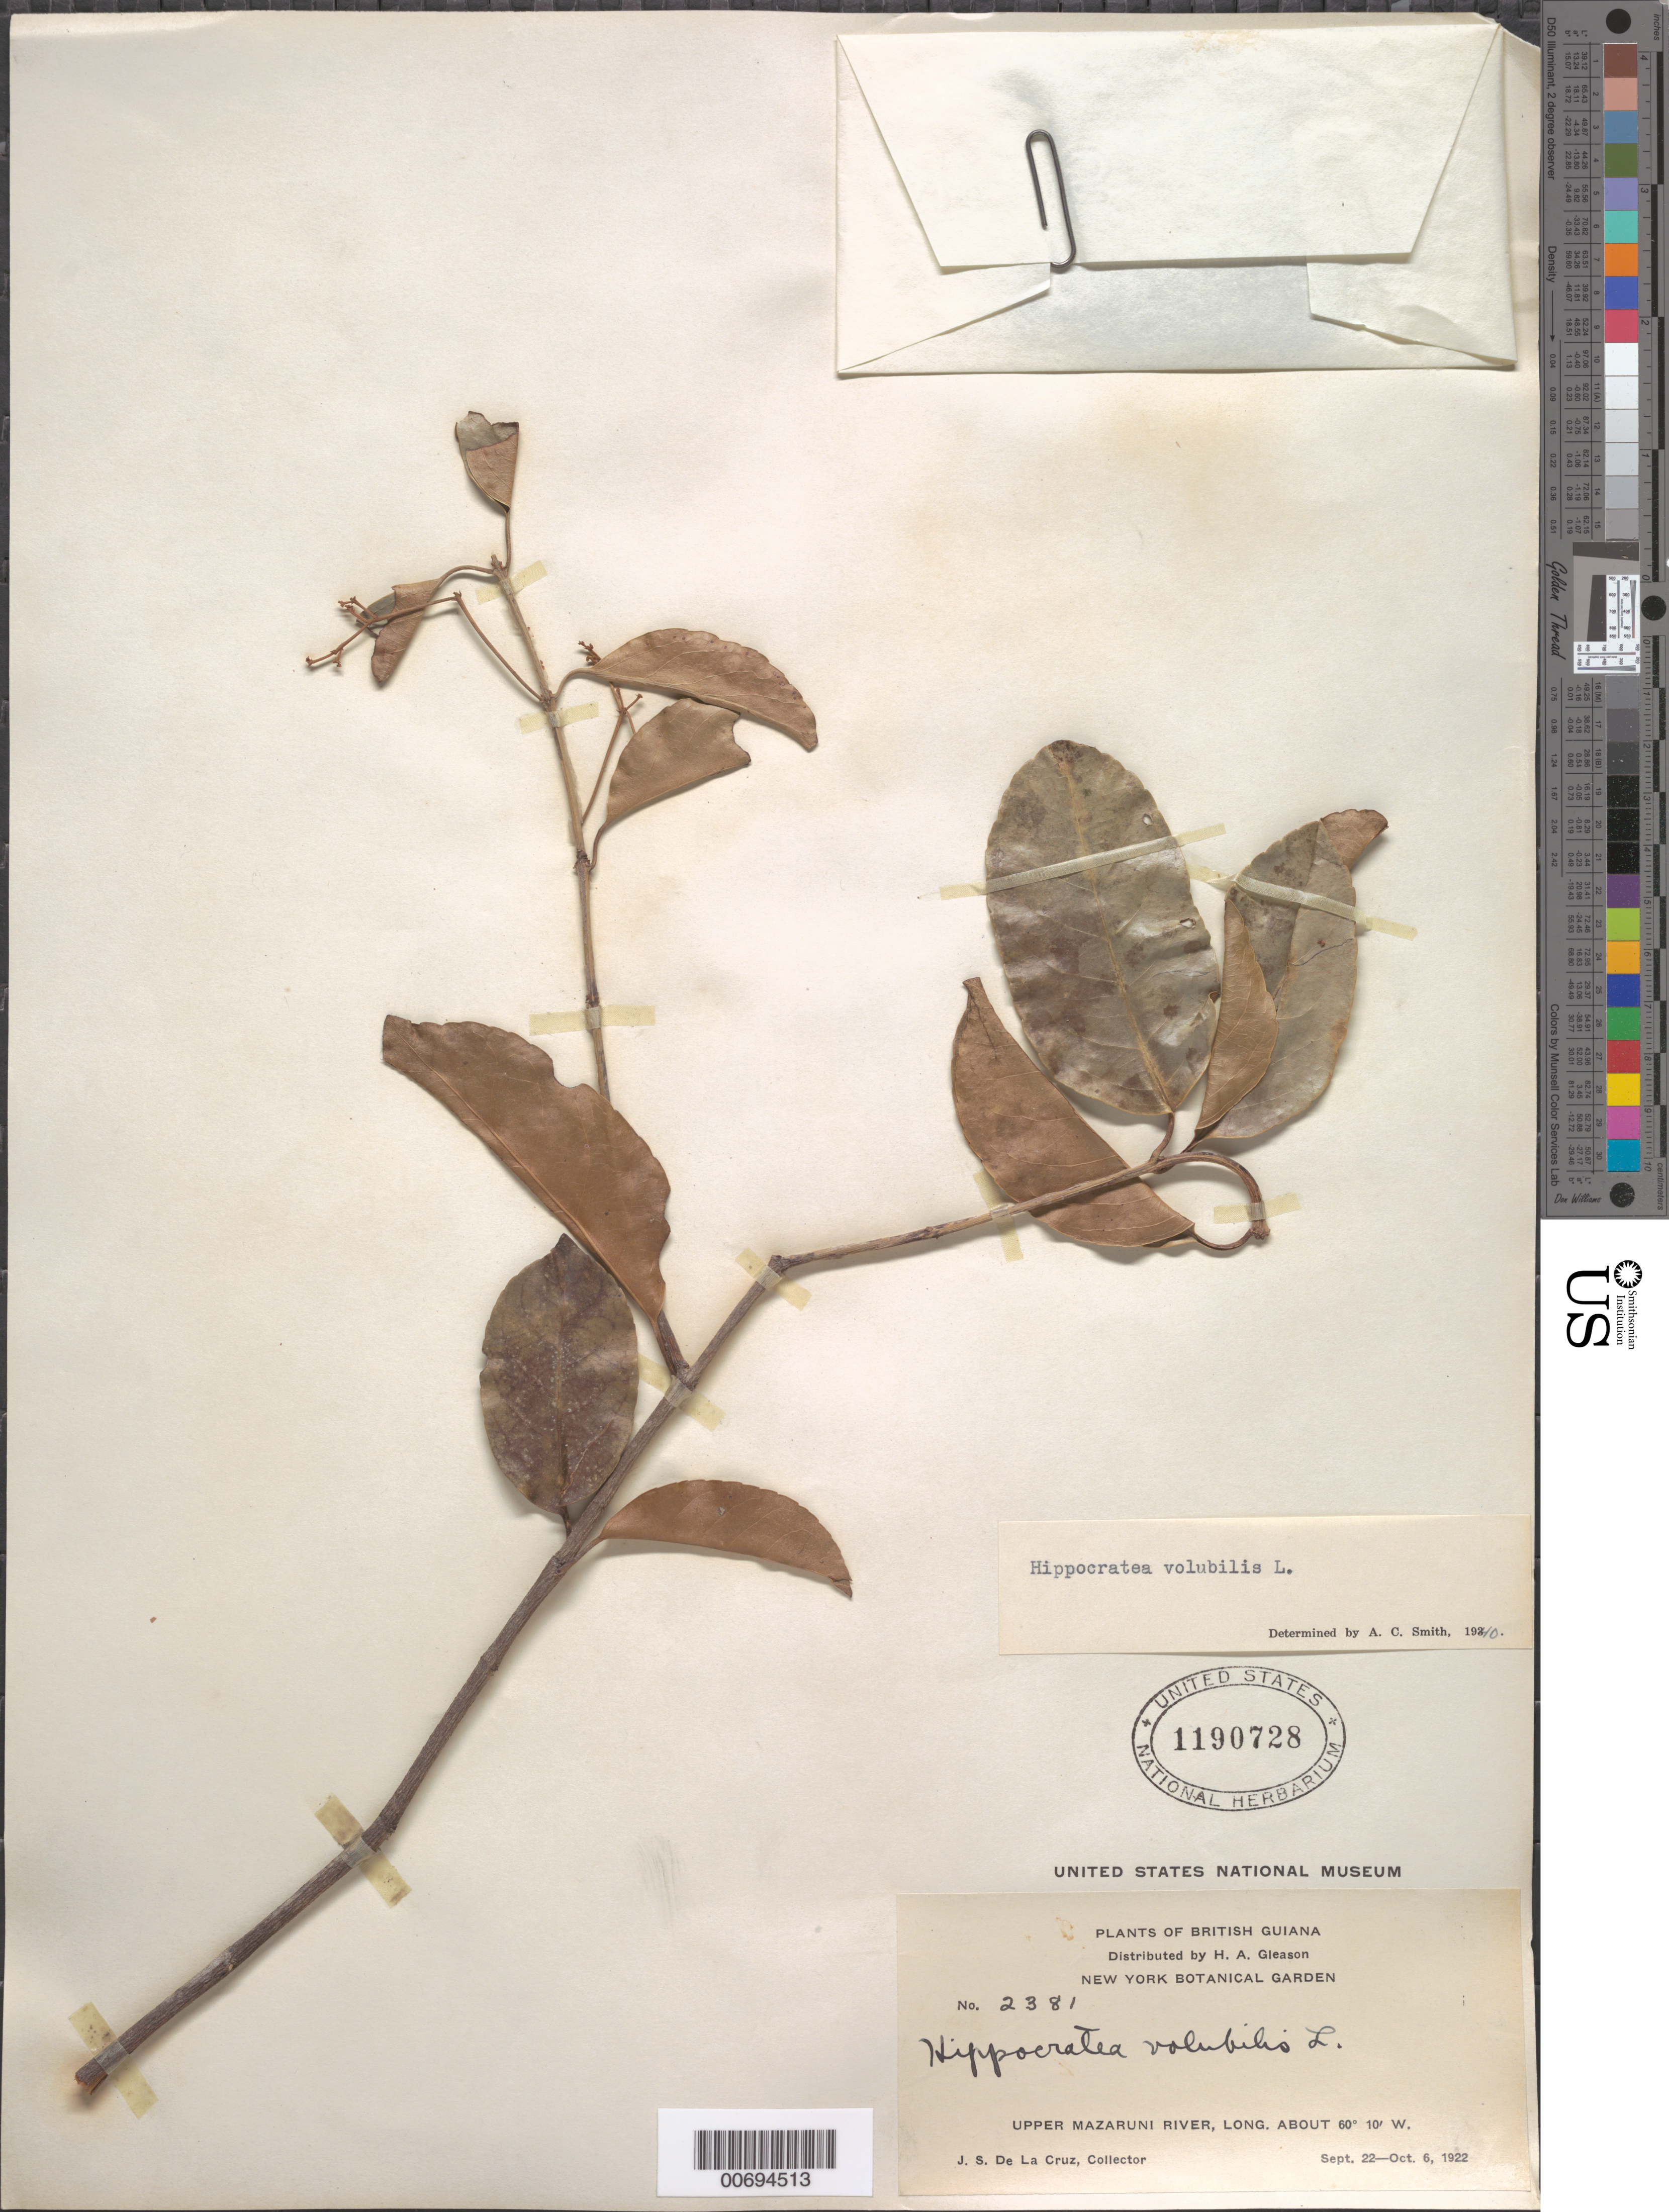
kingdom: Plantae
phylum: Tracheophyta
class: Magnoliopsida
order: Celastrales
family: Celastraceae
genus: Hippocratea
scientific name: Hippocratea volubilis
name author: L.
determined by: Smith, A. C.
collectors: J. S. de la Cruz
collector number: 2381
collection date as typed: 22-Sep-22 to 6-Oct-22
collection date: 1922-09-22/1922-10-06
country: Guyana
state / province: Cuyuni-Mazaruni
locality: Upper Mazaruni R.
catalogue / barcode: US 1190728